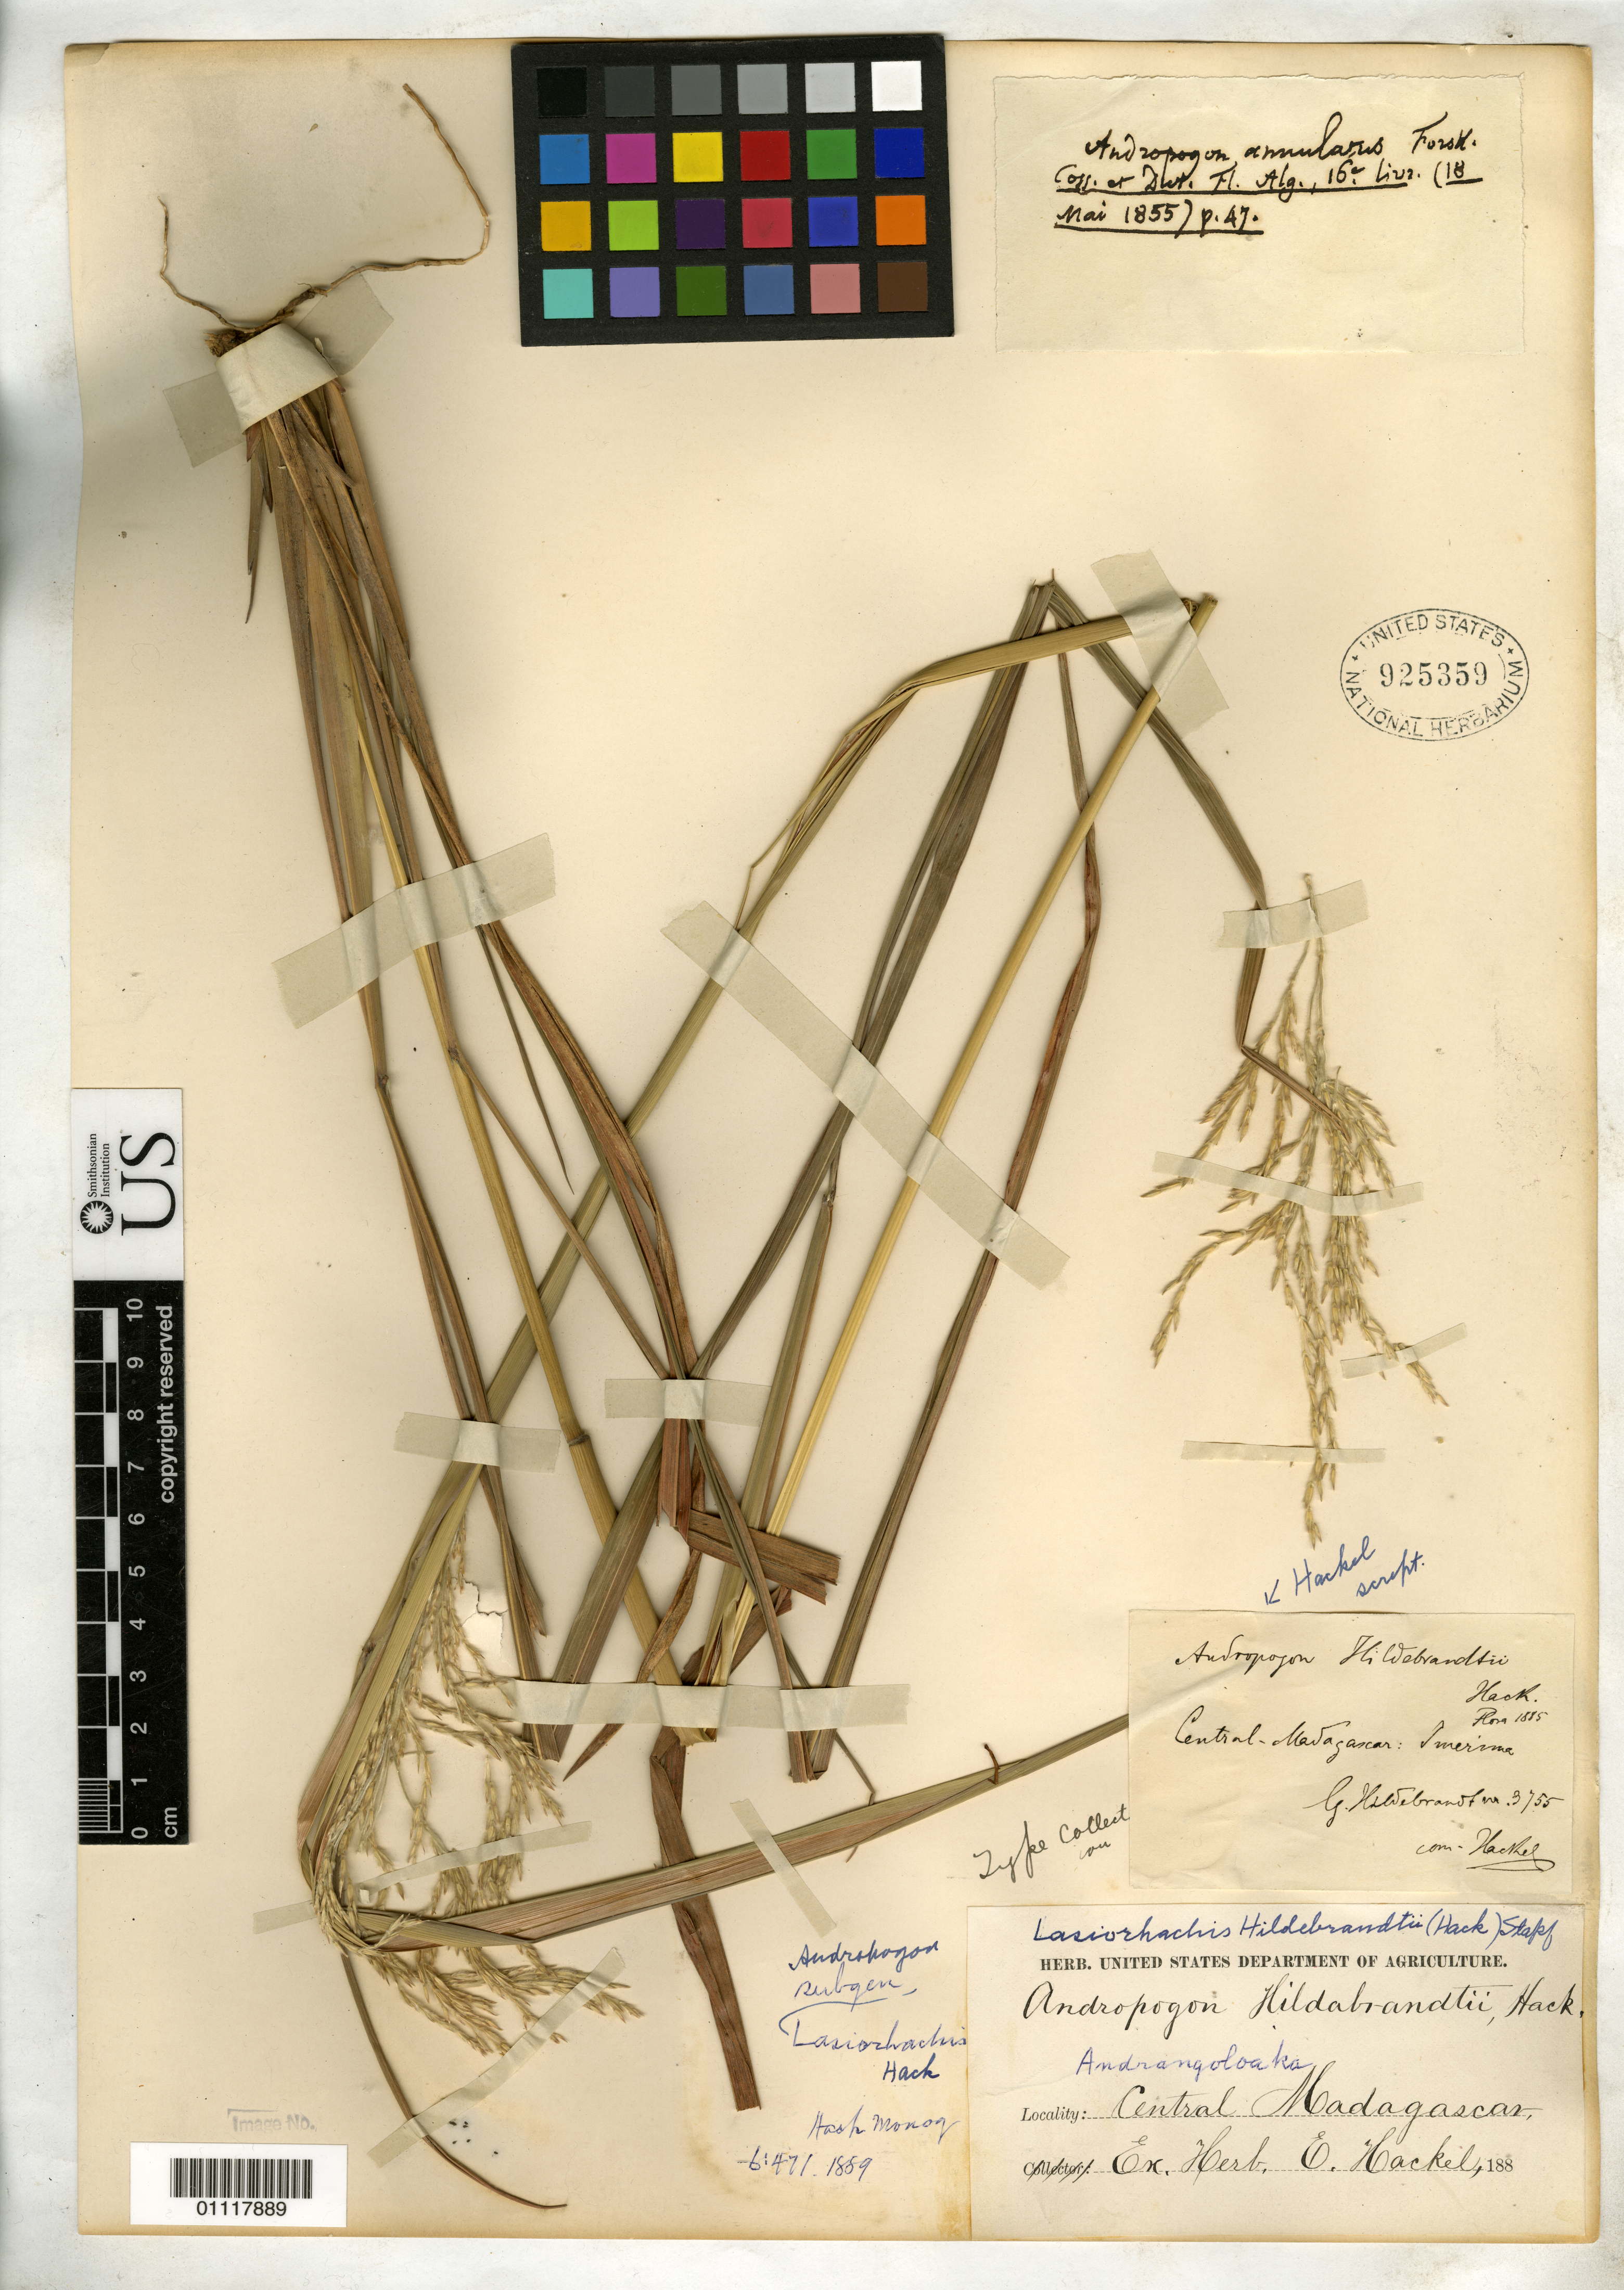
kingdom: Plantae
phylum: Tracheophyta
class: Liliopsida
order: Poales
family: Poaceae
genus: Andropogon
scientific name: Andropogon hildebrandtii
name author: Hack.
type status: Isotype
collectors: J. Hildebrandt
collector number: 3755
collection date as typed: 188-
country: Madagascar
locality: Central Madagascar: Jmerima. Central Madagascar, Andrangoloaka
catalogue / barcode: US 925359